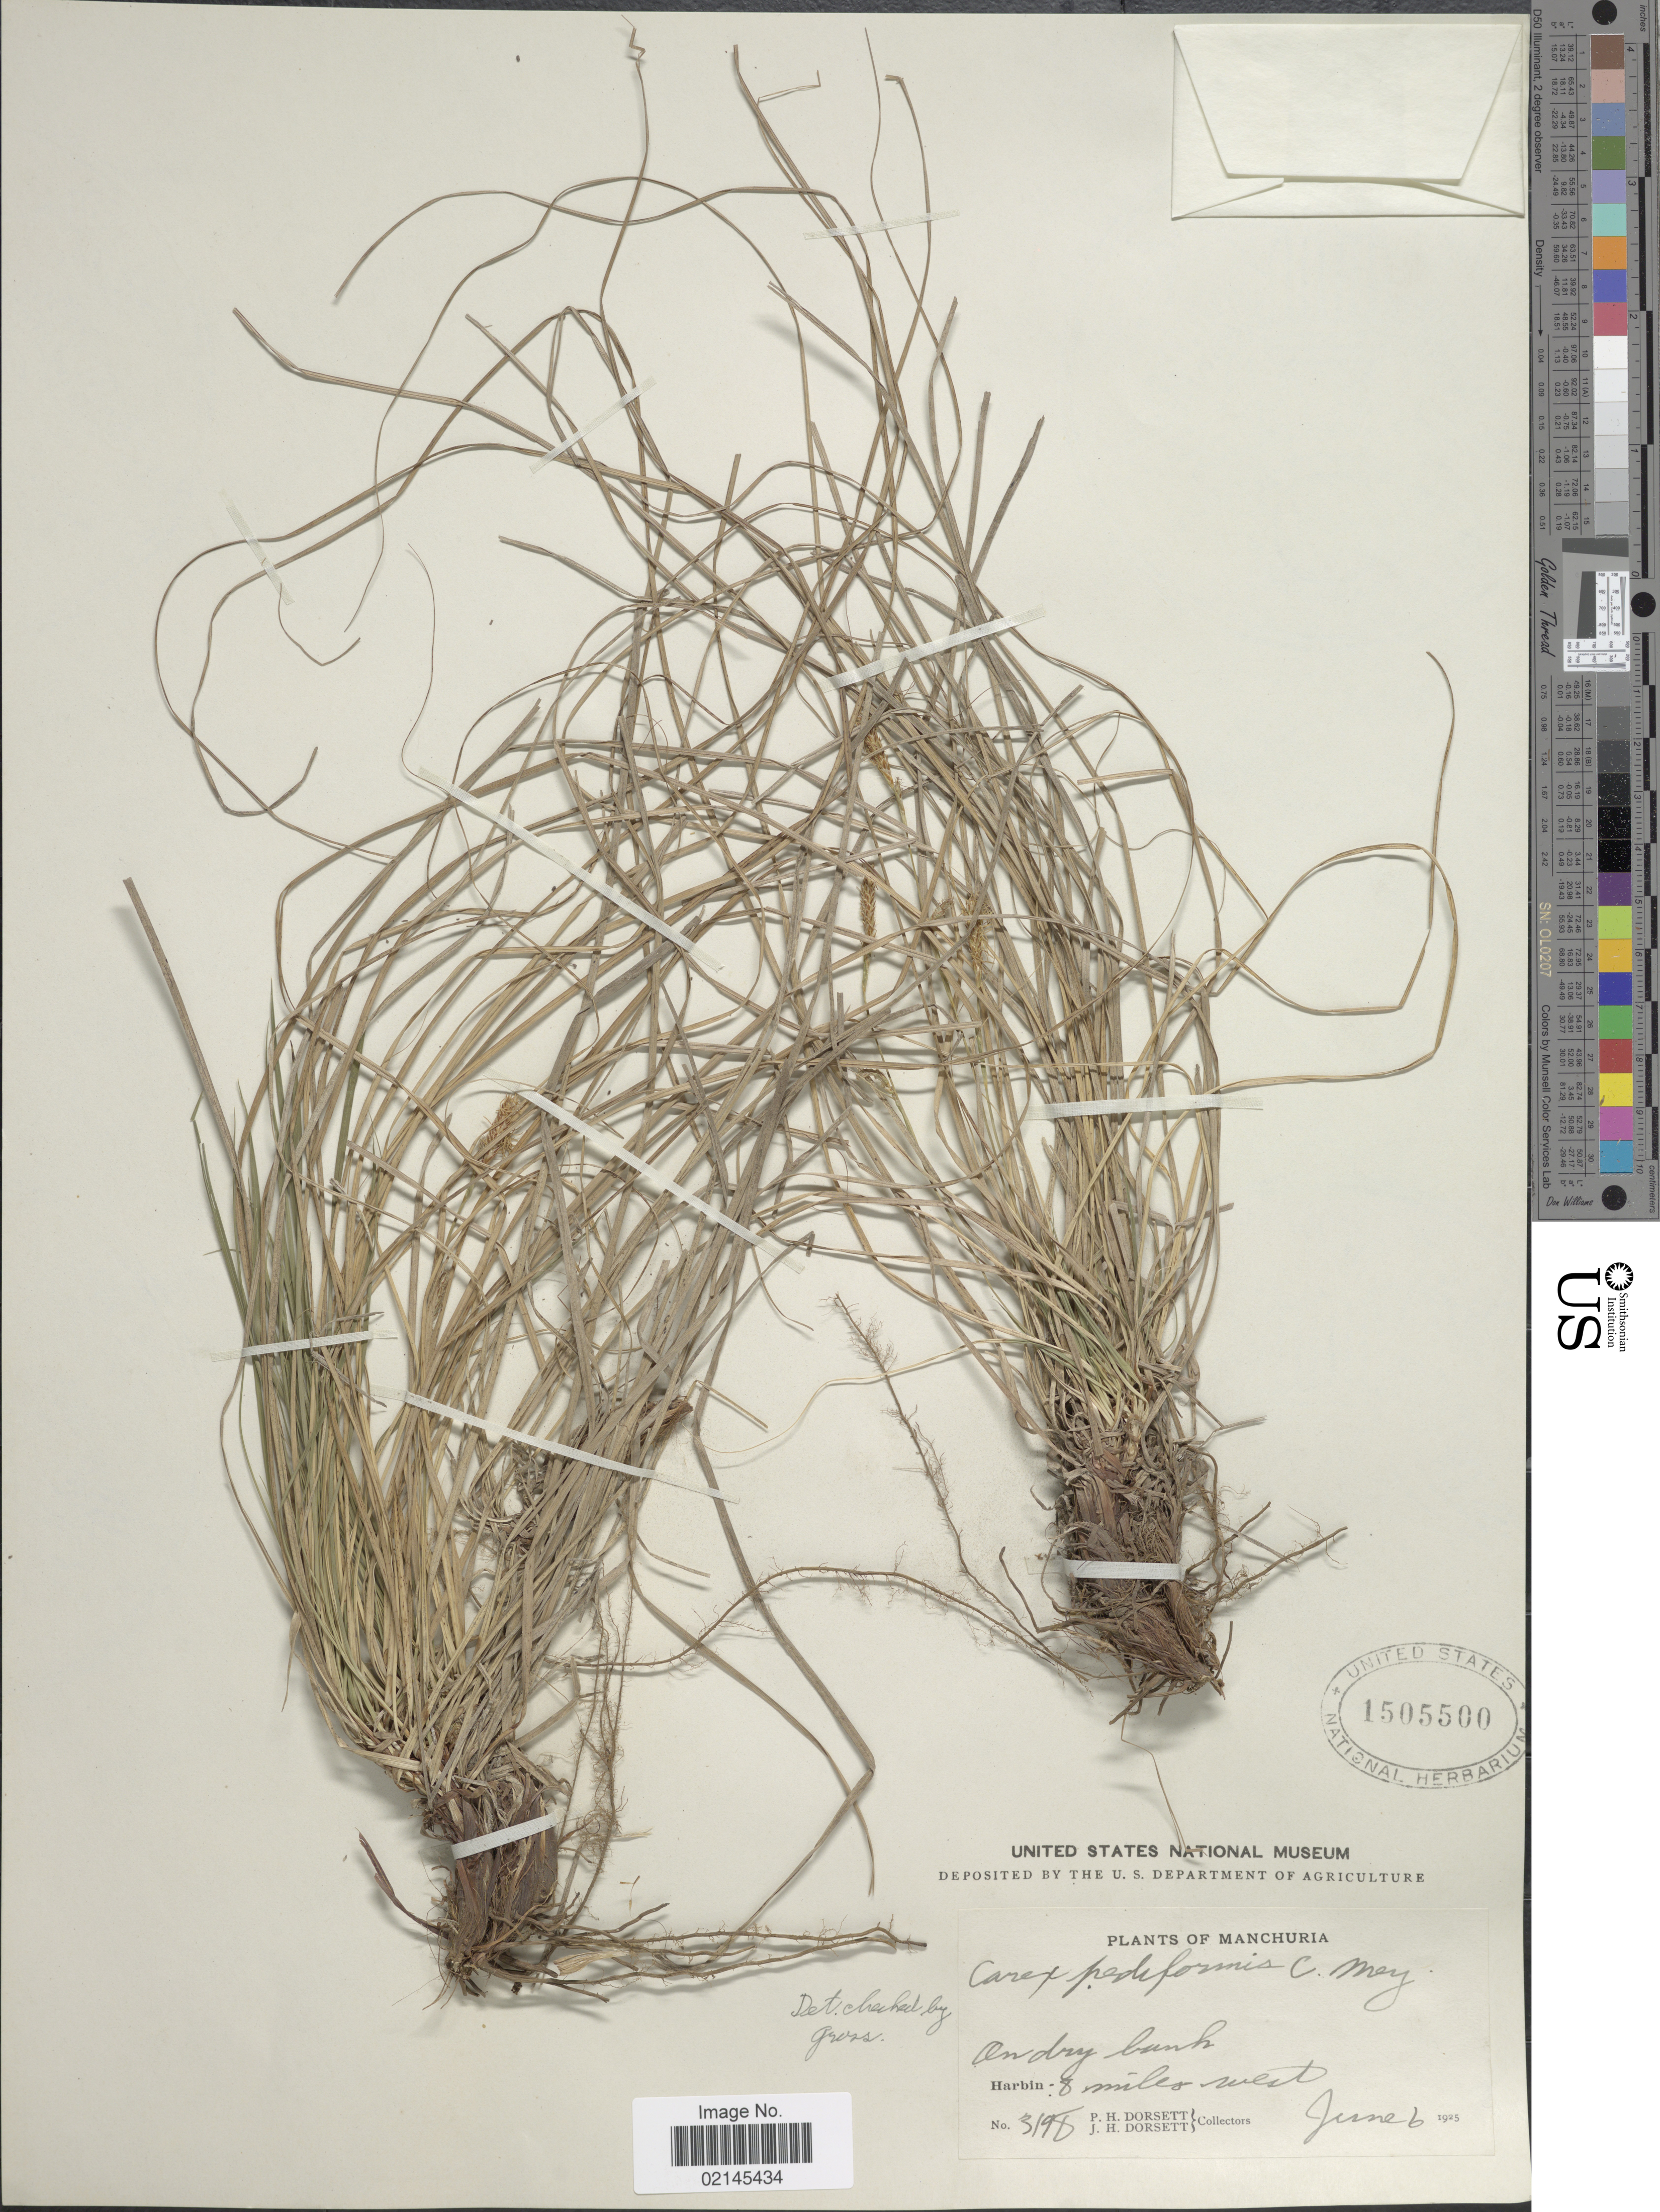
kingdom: Plantae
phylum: Tracheophyta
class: Liliopsida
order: Poales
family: Cyperaceae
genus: Carex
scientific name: Carex pediformis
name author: C.A. Mey.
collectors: P. H. Dorsett & J. Dorsett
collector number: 3198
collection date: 1925-06-06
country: China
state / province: Heilongjiang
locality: Manchuria, Harbin, 8 miles west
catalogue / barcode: US 1505500